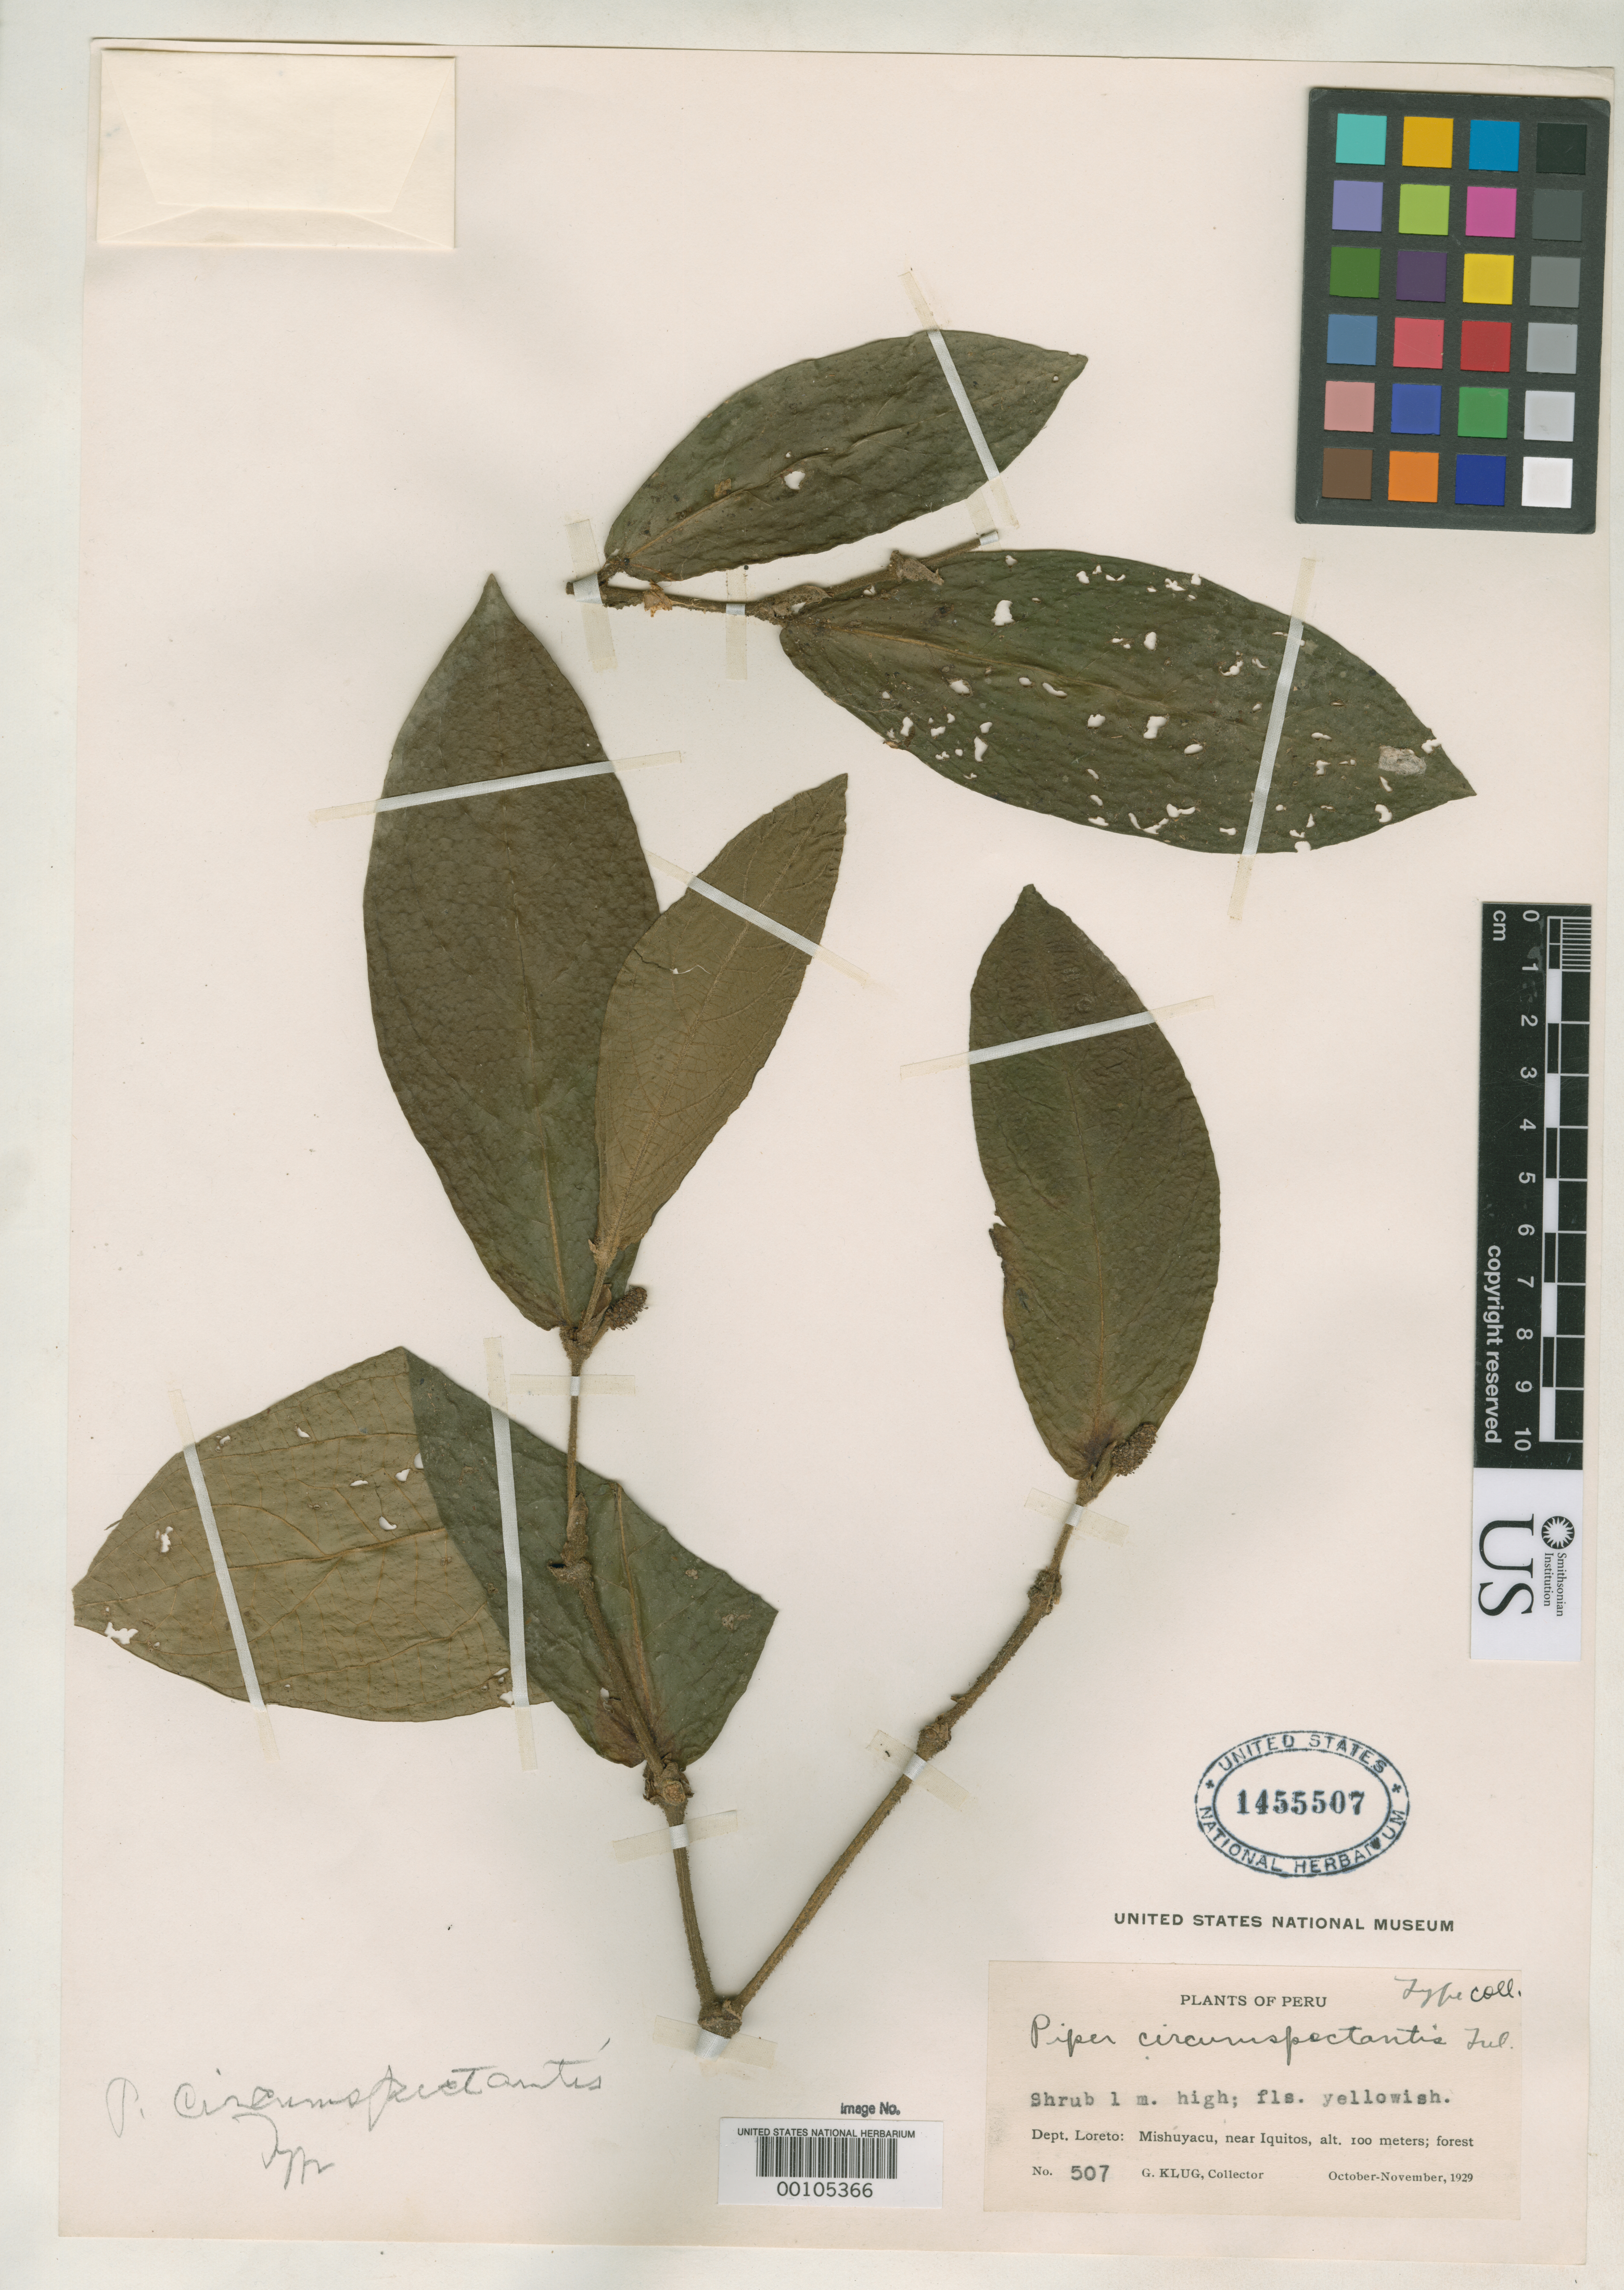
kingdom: Plantae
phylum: Tracheophyta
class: Magnoliopsida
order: Piperales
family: Piperaceae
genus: Piper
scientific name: Piper circumspectantis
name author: Trel. in J.F. Macbr.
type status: Isotype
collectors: G. Klug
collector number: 507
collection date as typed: Oct 1929 to -- Nov 1929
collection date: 1929-10/1929-11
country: Peru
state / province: Loreto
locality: Mishuyacu, near Iquitos.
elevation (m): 100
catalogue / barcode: US 1455507